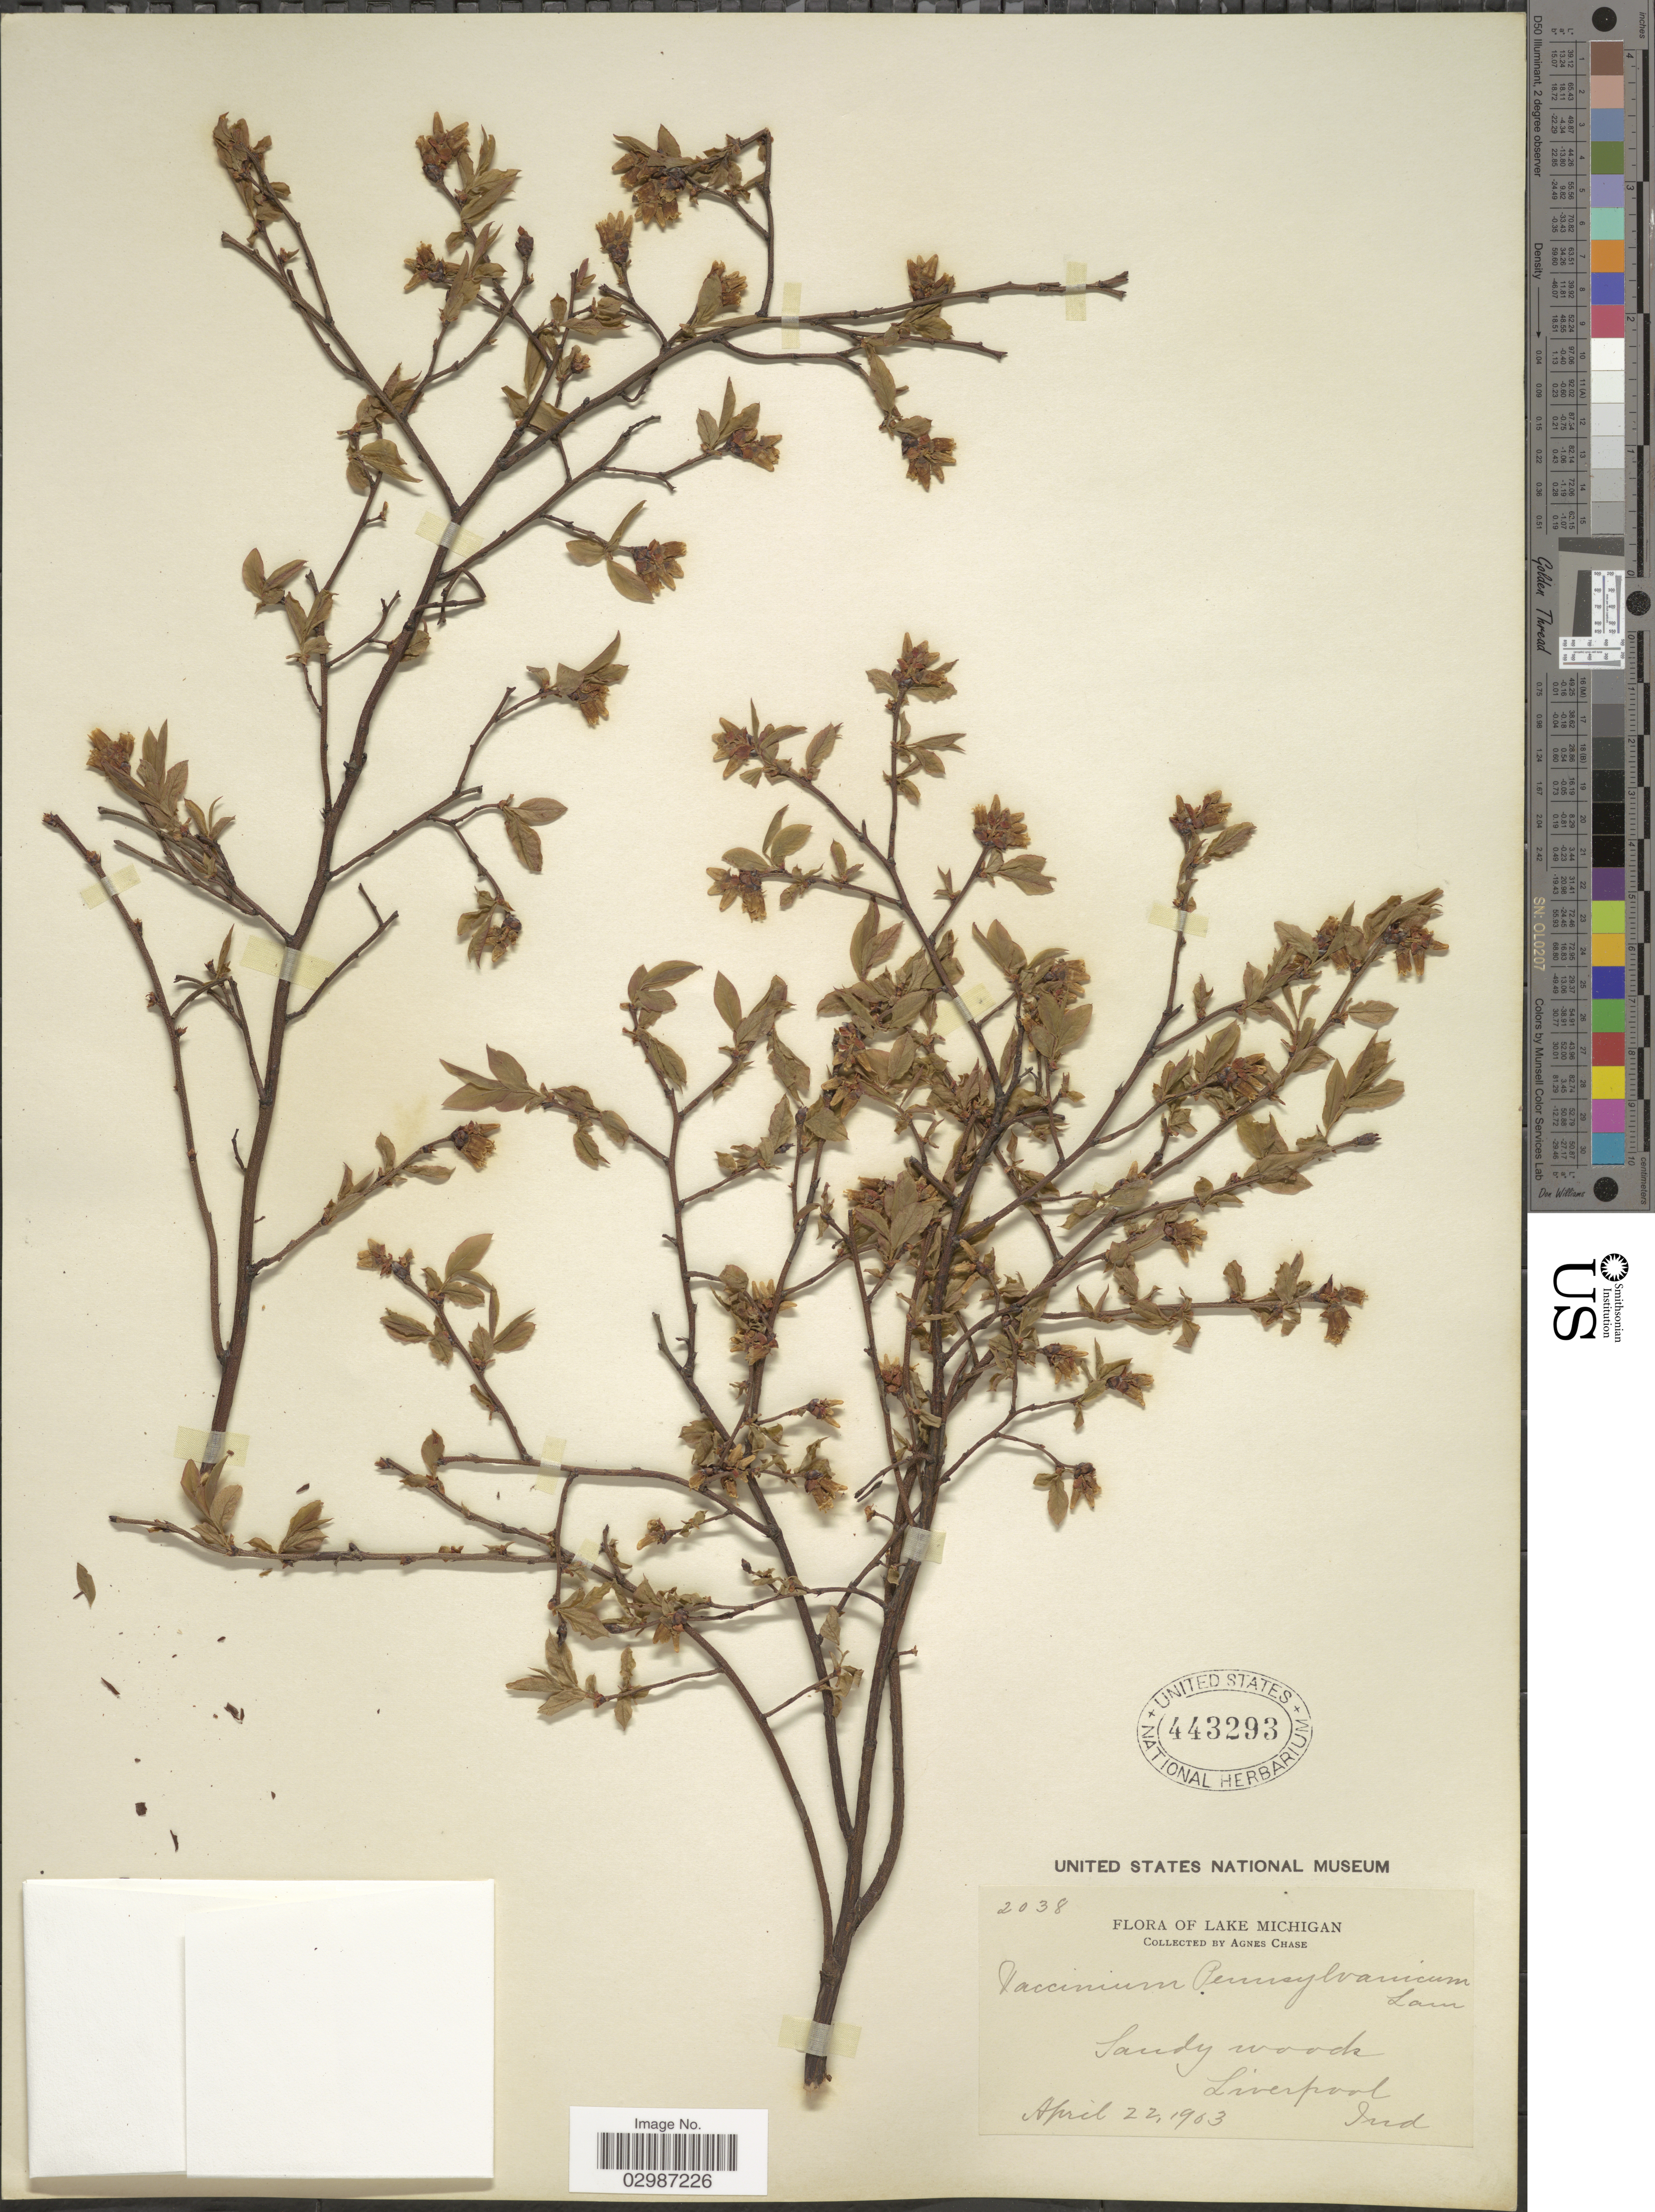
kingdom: Plantae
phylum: Tracheophyta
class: Magnoliopsida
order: Ericales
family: Ericaceae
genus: Vaccinium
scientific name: Vaccinium angustifolium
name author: Aiton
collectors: A. Chase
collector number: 2038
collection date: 1963-04-22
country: United States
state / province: Indiana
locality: Lake Michigan, Sandy woods, Liverpool.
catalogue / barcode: US 443293